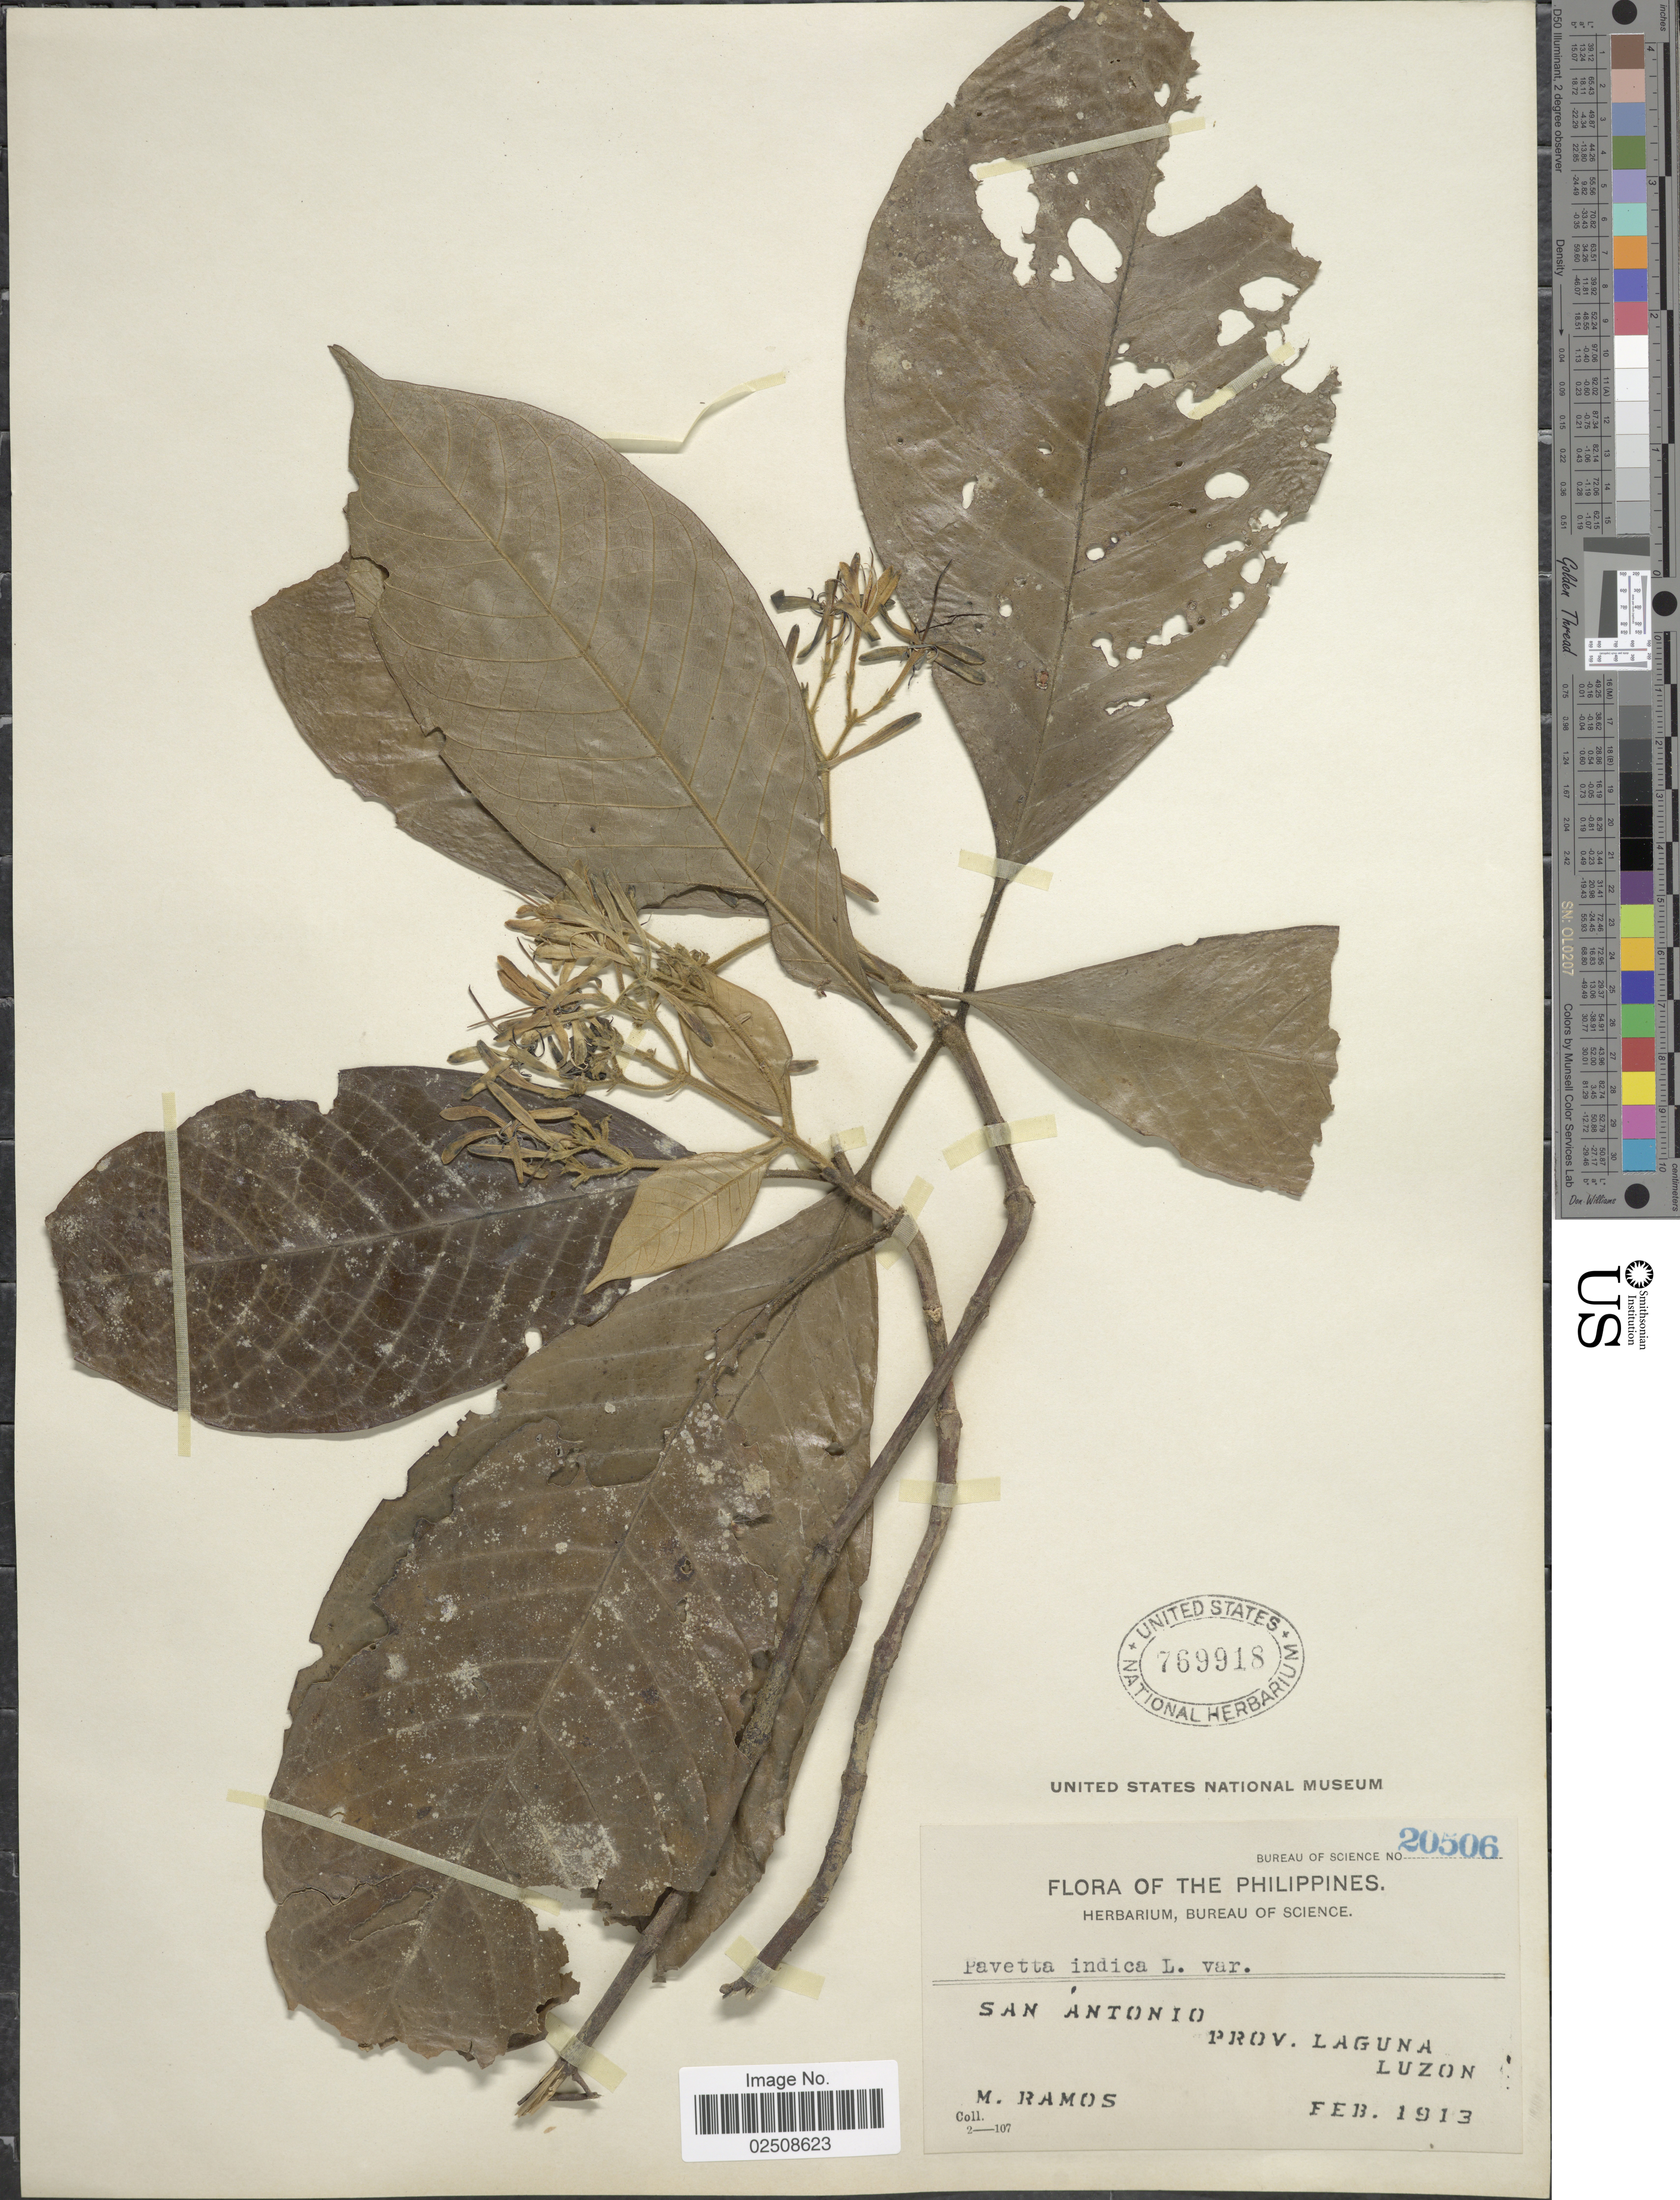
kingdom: Plantae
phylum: Tracheophyta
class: Magnoliopsida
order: Gentianales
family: Rubiaceae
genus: Pavetta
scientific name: Pavetta indica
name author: L.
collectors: M. Ramos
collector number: Bureau of Science 20506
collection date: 1913-02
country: Philippines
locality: San Antonio, Prov. Laguna, Luzon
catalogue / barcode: US 769918